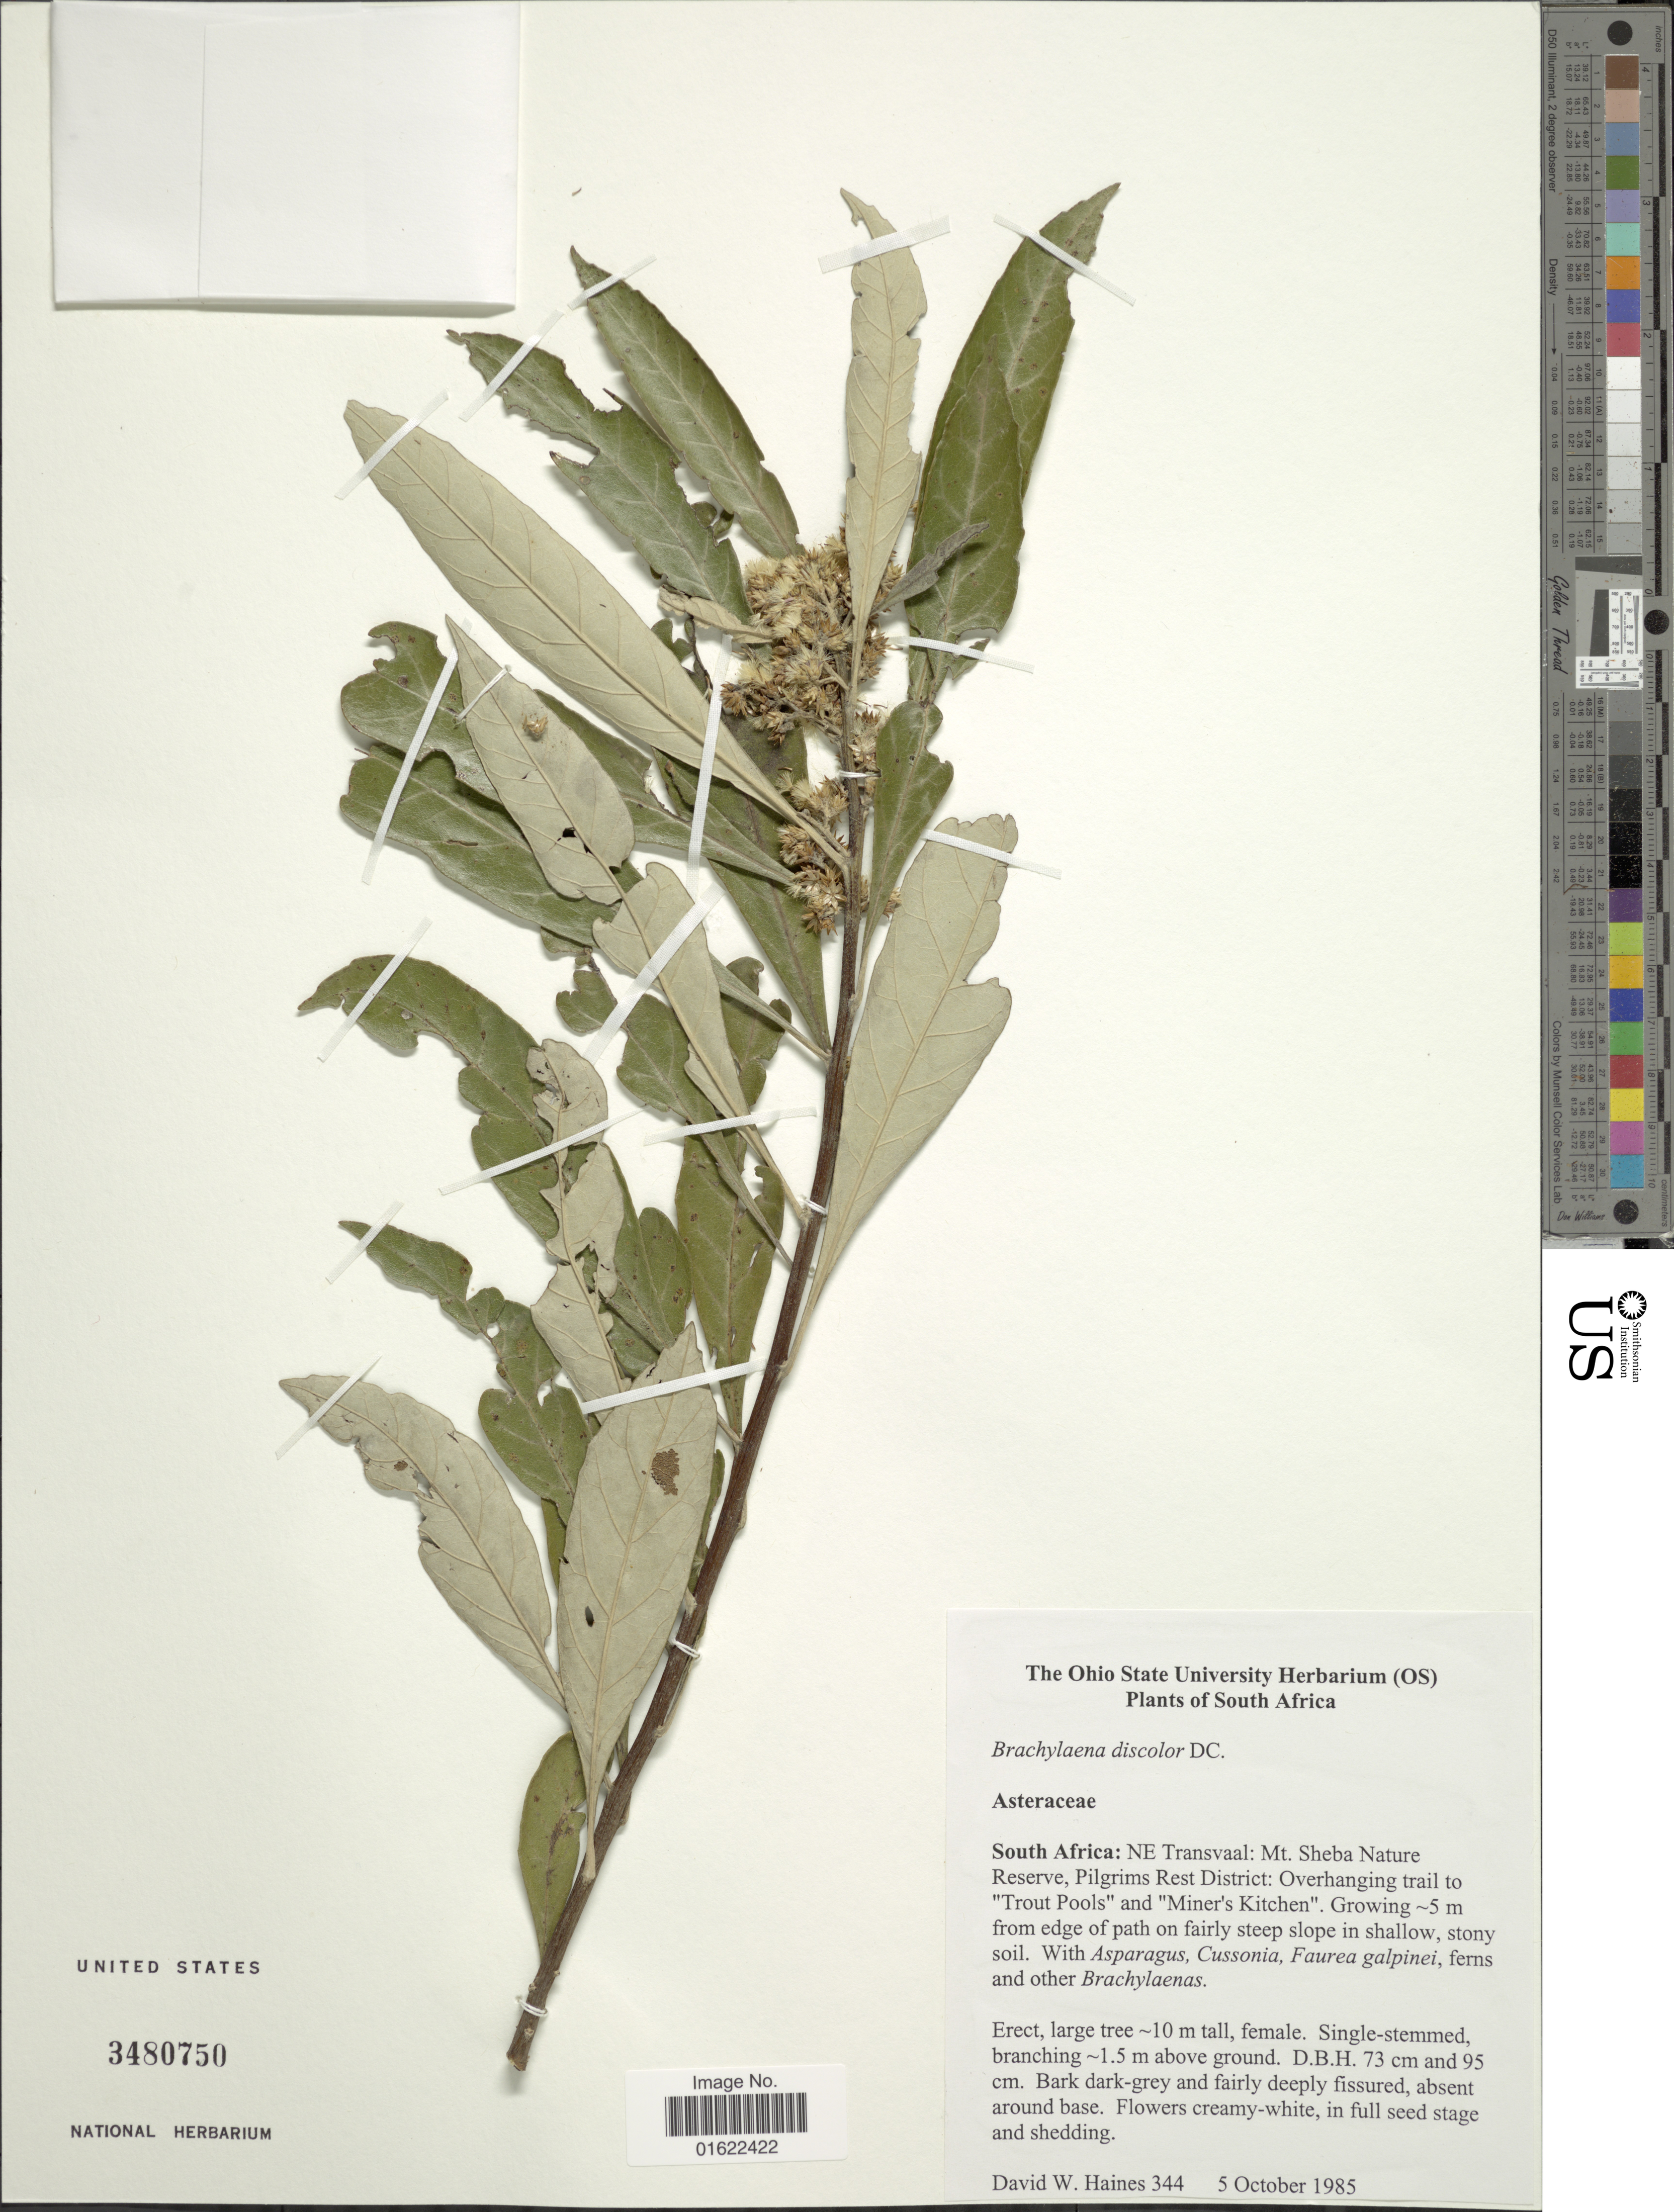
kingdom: Plantae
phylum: Tracheophyta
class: Magnoliopsida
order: Asterales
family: Asteraceae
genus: Brachylaena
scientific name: Brachylaena discolor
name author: DC.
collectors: D. Haines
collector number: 344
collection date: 1985-10-05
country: South Africa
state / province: Mpumalanga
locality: NE Transvaal: Mt. Sheba Nature Reserve, Pilgrims Rest District: Overhanging trail to "Trout Pools" and "Miner's Kitchen"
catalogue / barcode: US 3480750